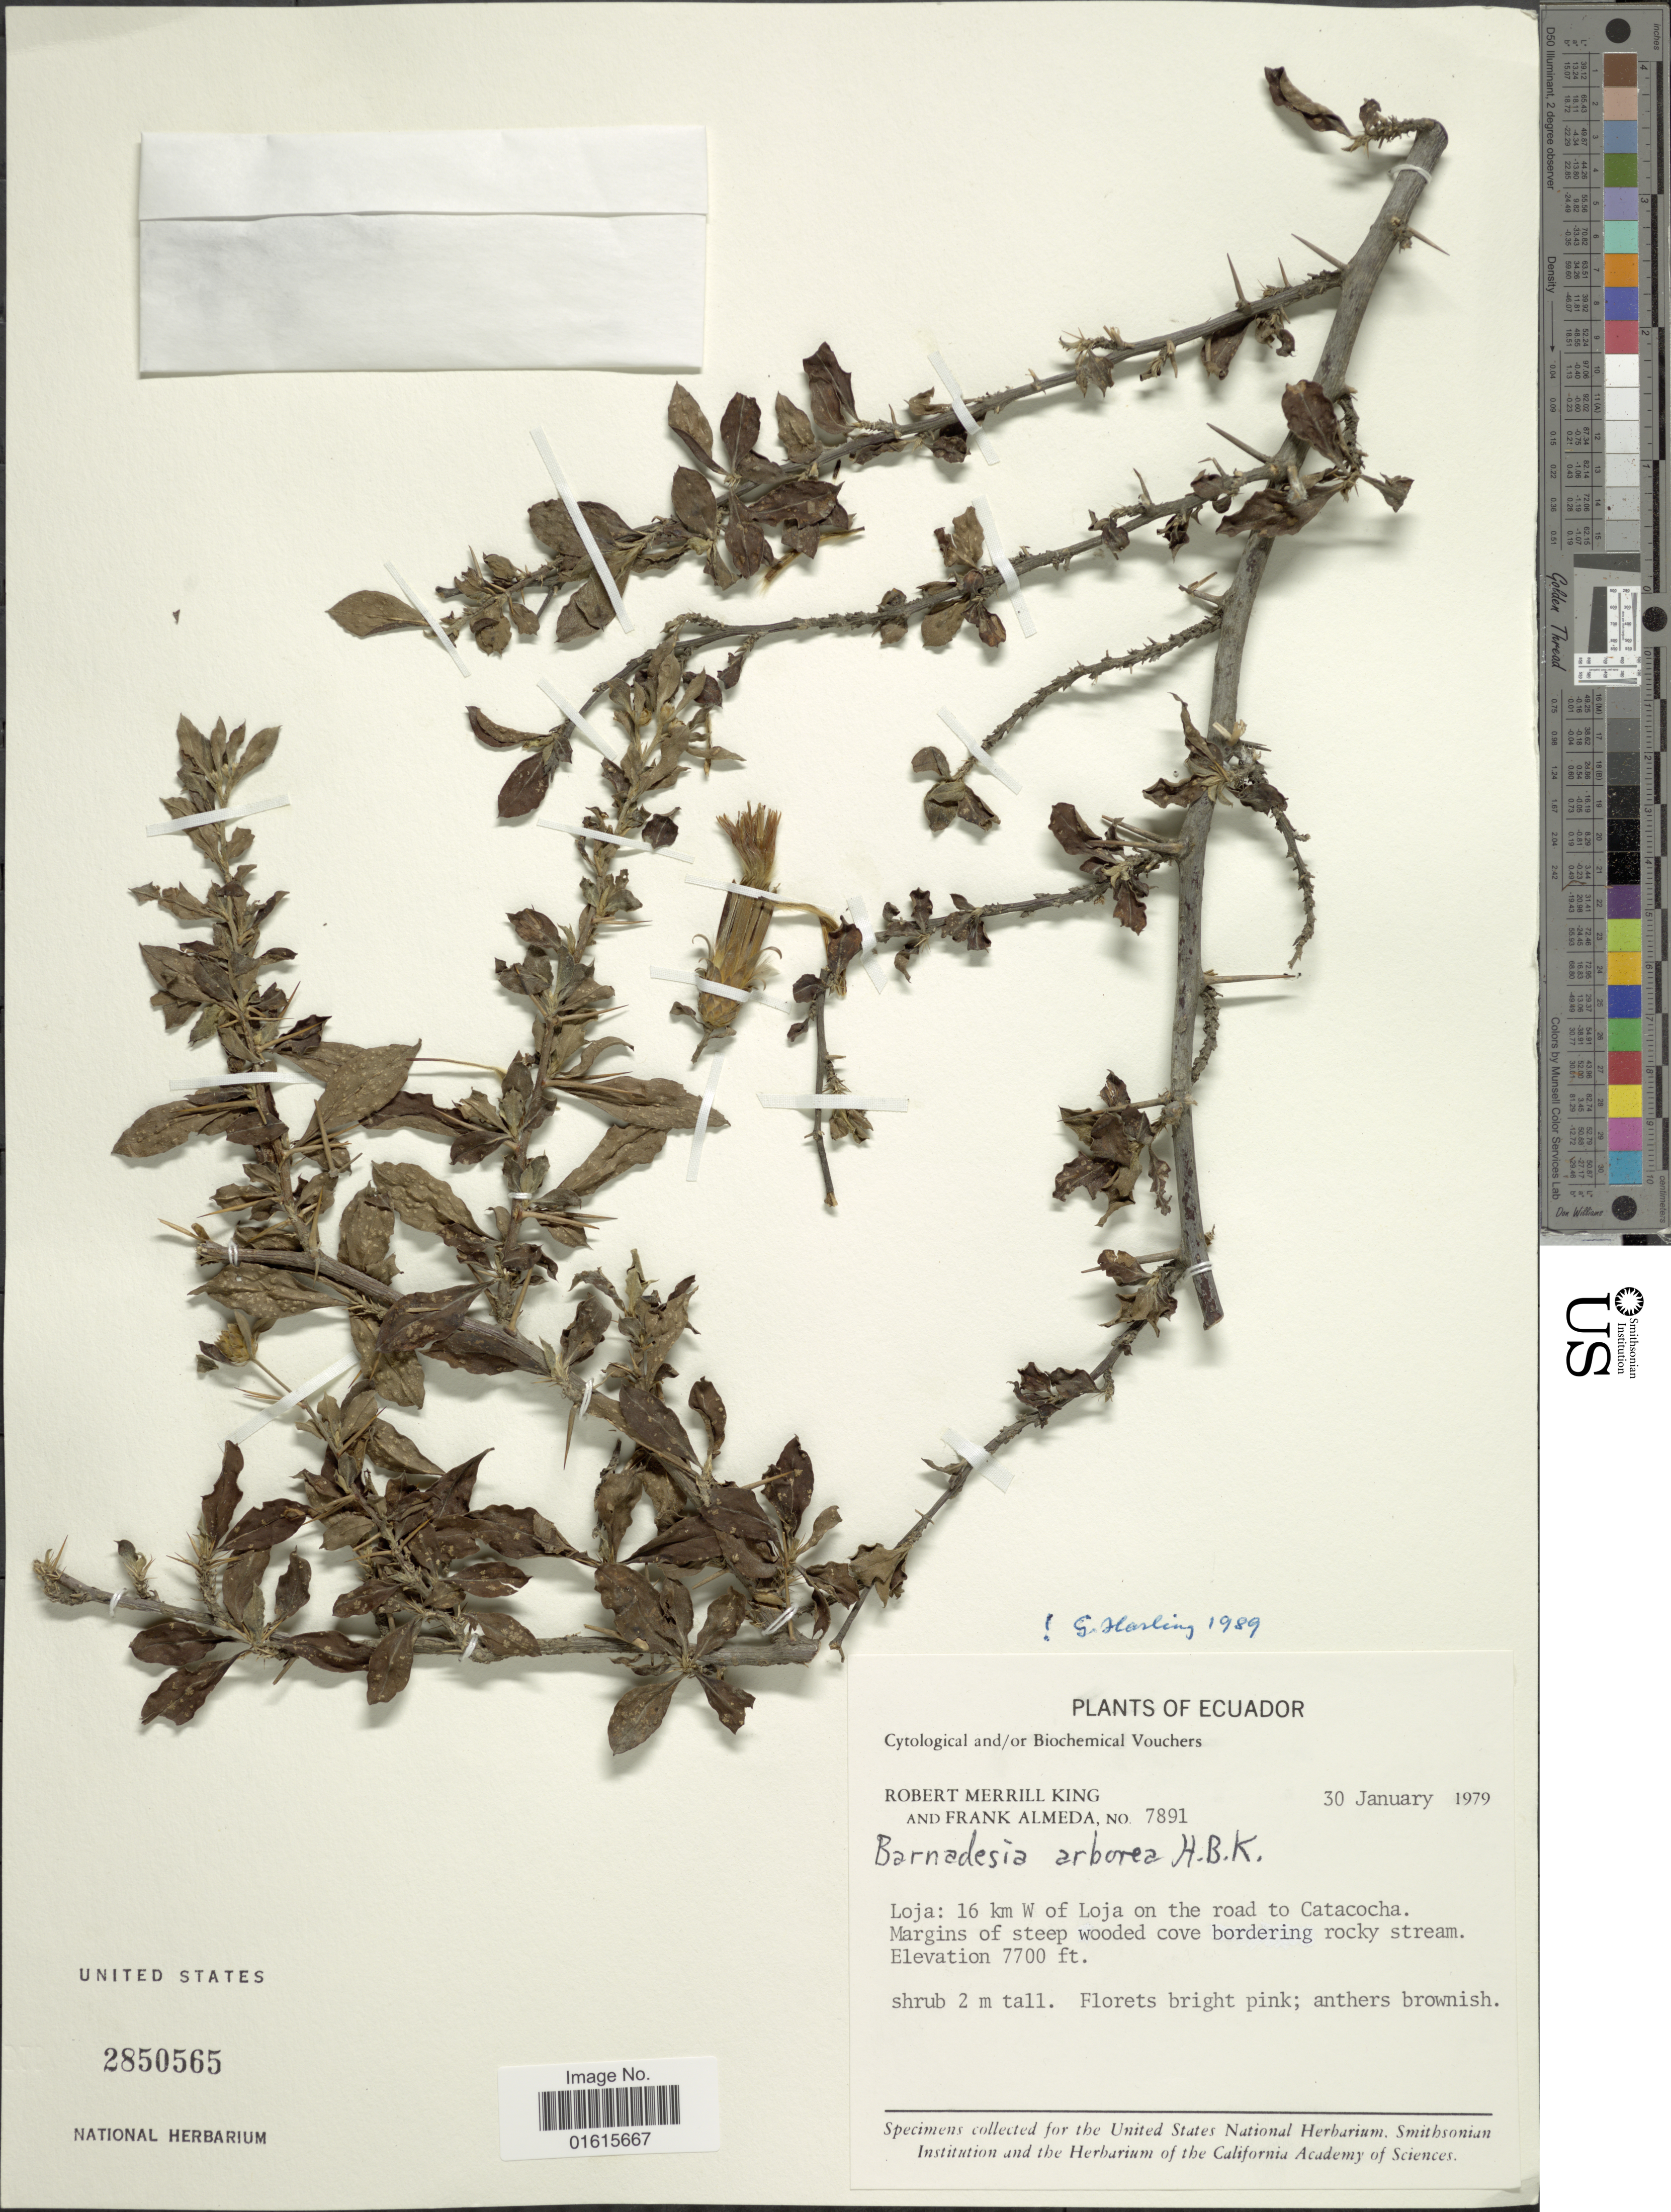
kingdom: Plantae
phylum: Tracheophyta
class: Magnoliopsida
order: Asterales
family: Asteraceae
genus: Barnadesia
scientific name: Barnadesia arborea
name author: Kunth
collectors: R. M. King & F. Almeda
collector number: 7891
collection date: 1979-01-30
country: Ecuador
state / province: Loja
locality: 16 km W of Loja on the road to Catacocha. Margins of steep wooded cove bordering rocky stream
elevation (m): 2347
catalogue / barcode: US 2850565